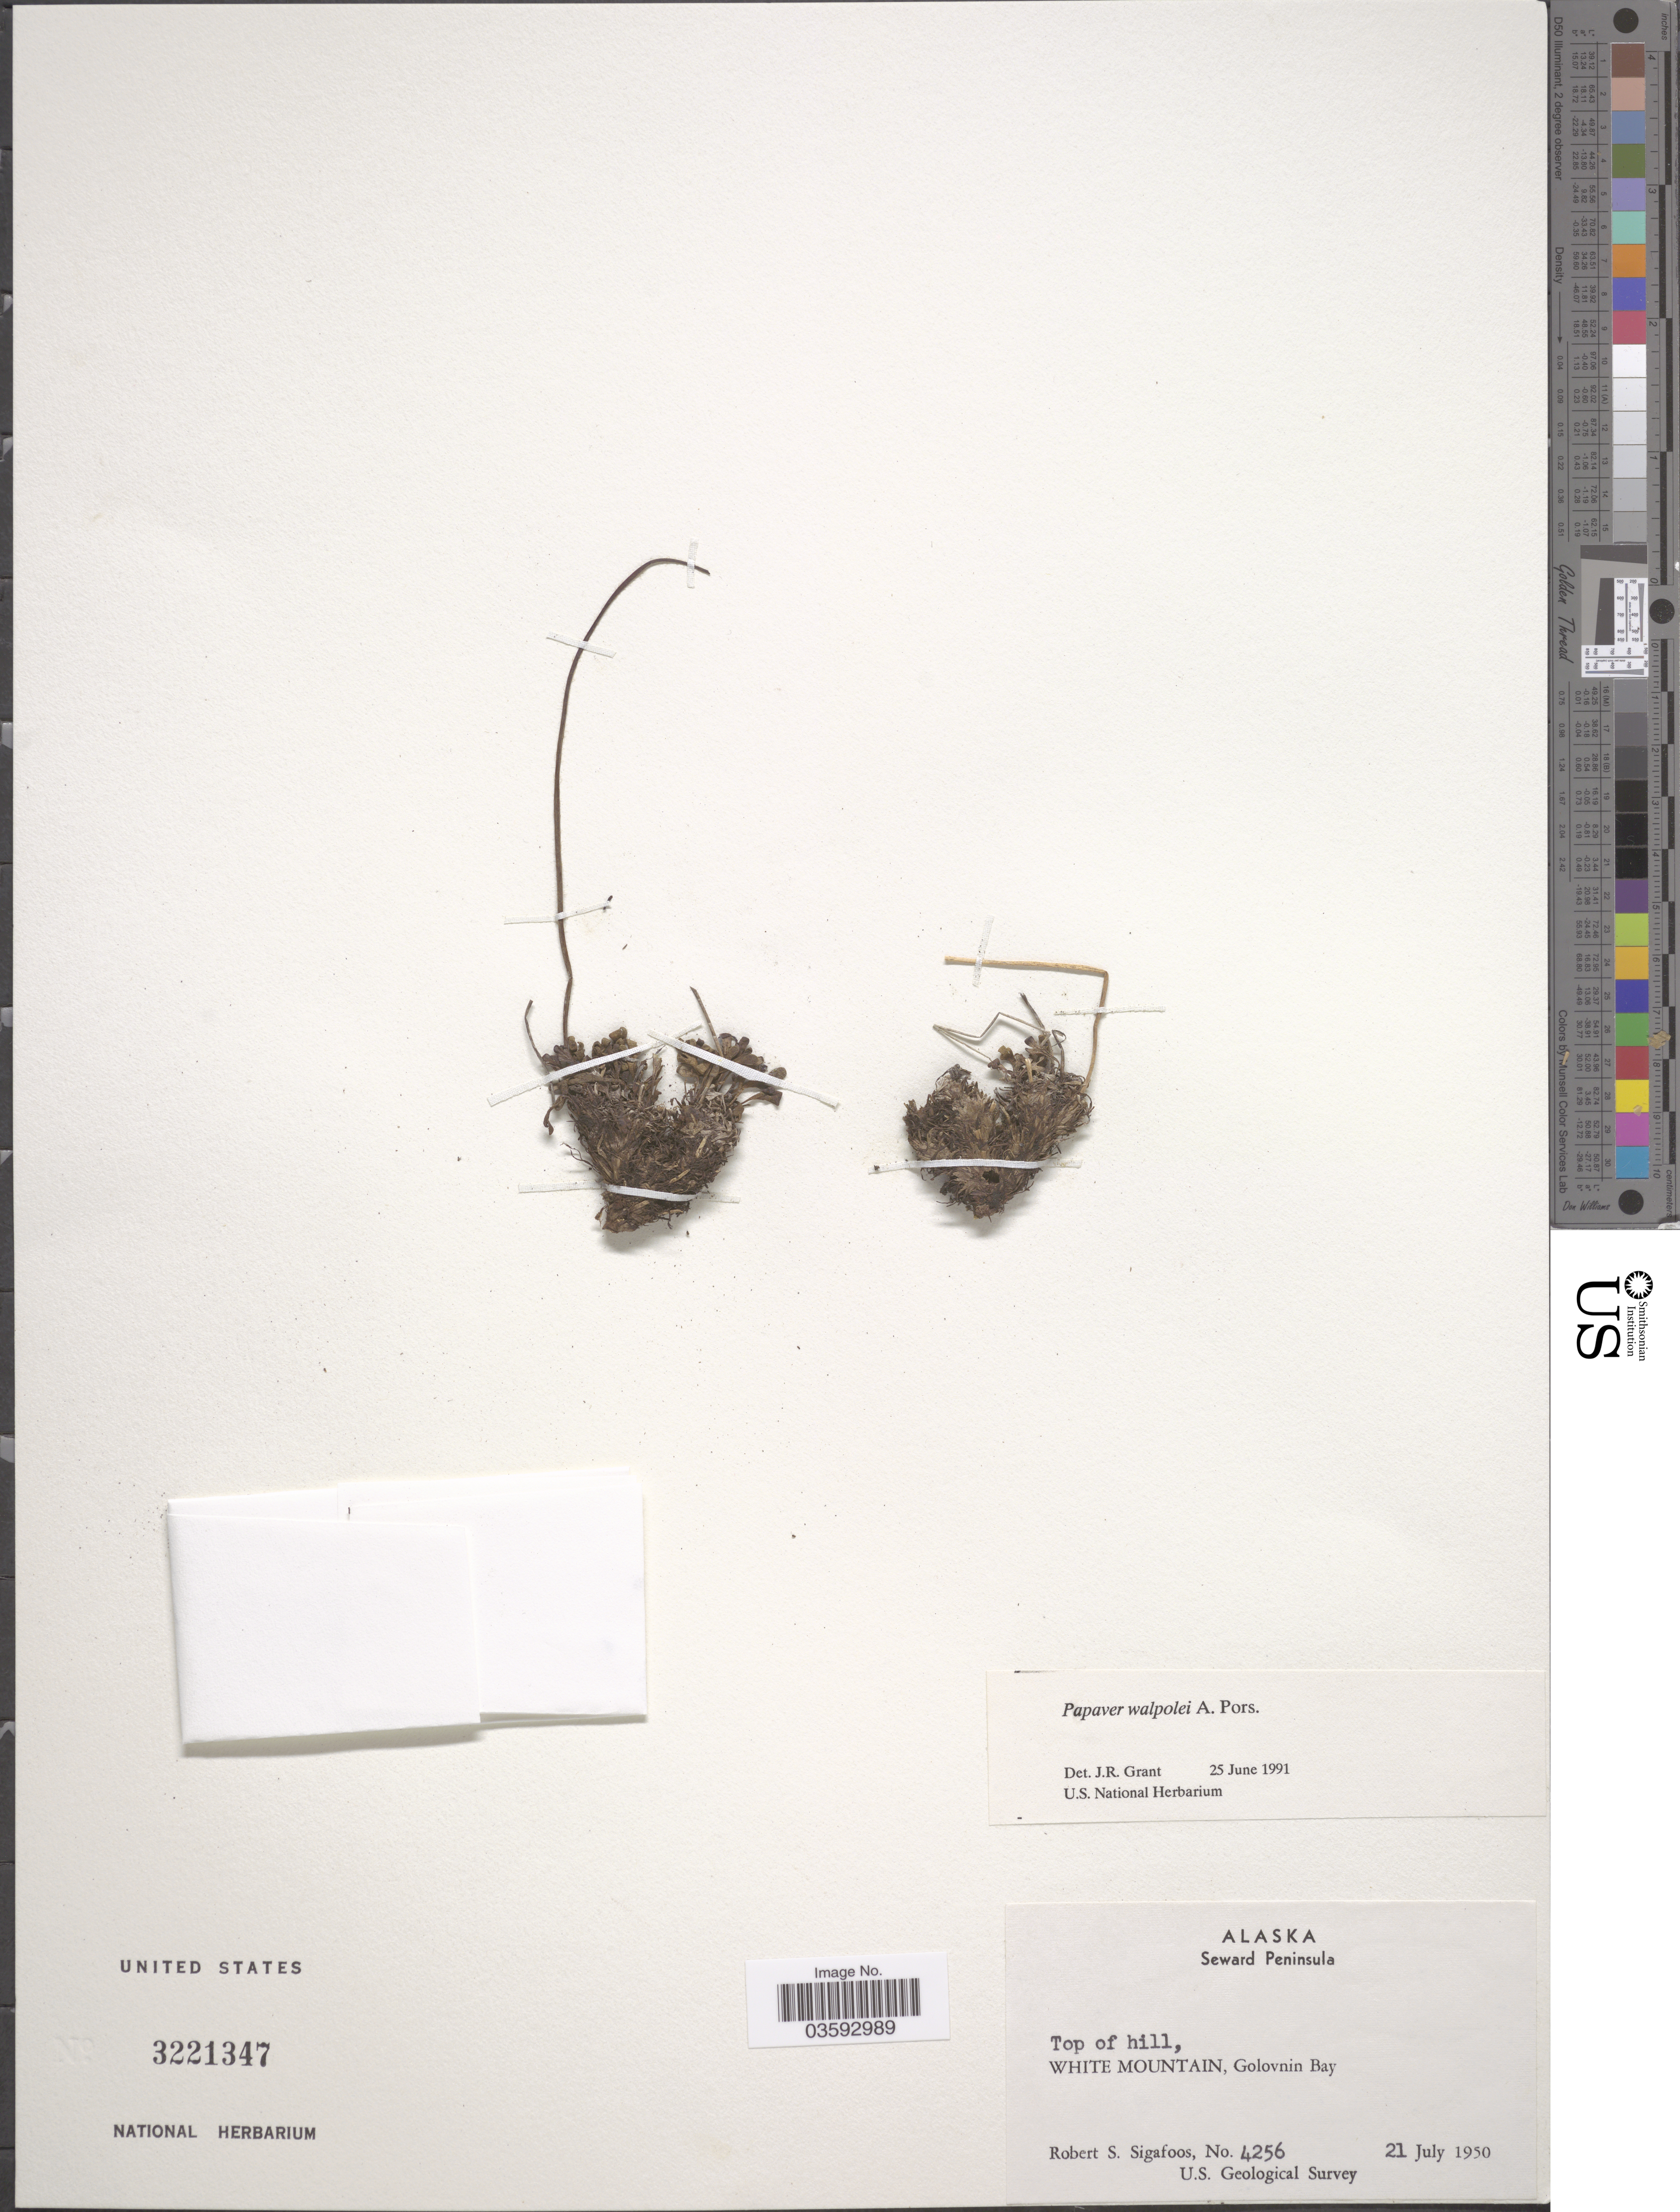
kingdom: Plantae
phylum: Tracheophyta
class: Magnoliopsida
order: Ranunculales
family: Papaveraceae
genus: Papaver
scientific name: Papaver walpolei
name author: A.E. Porsild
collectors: R. Sigafoos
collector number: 4256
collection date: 1950-07-21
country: United States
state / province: Alaska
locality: Seward Peninsula. Top of hill, White Mountain, Golovnin Bay.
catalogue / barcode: US 3221347